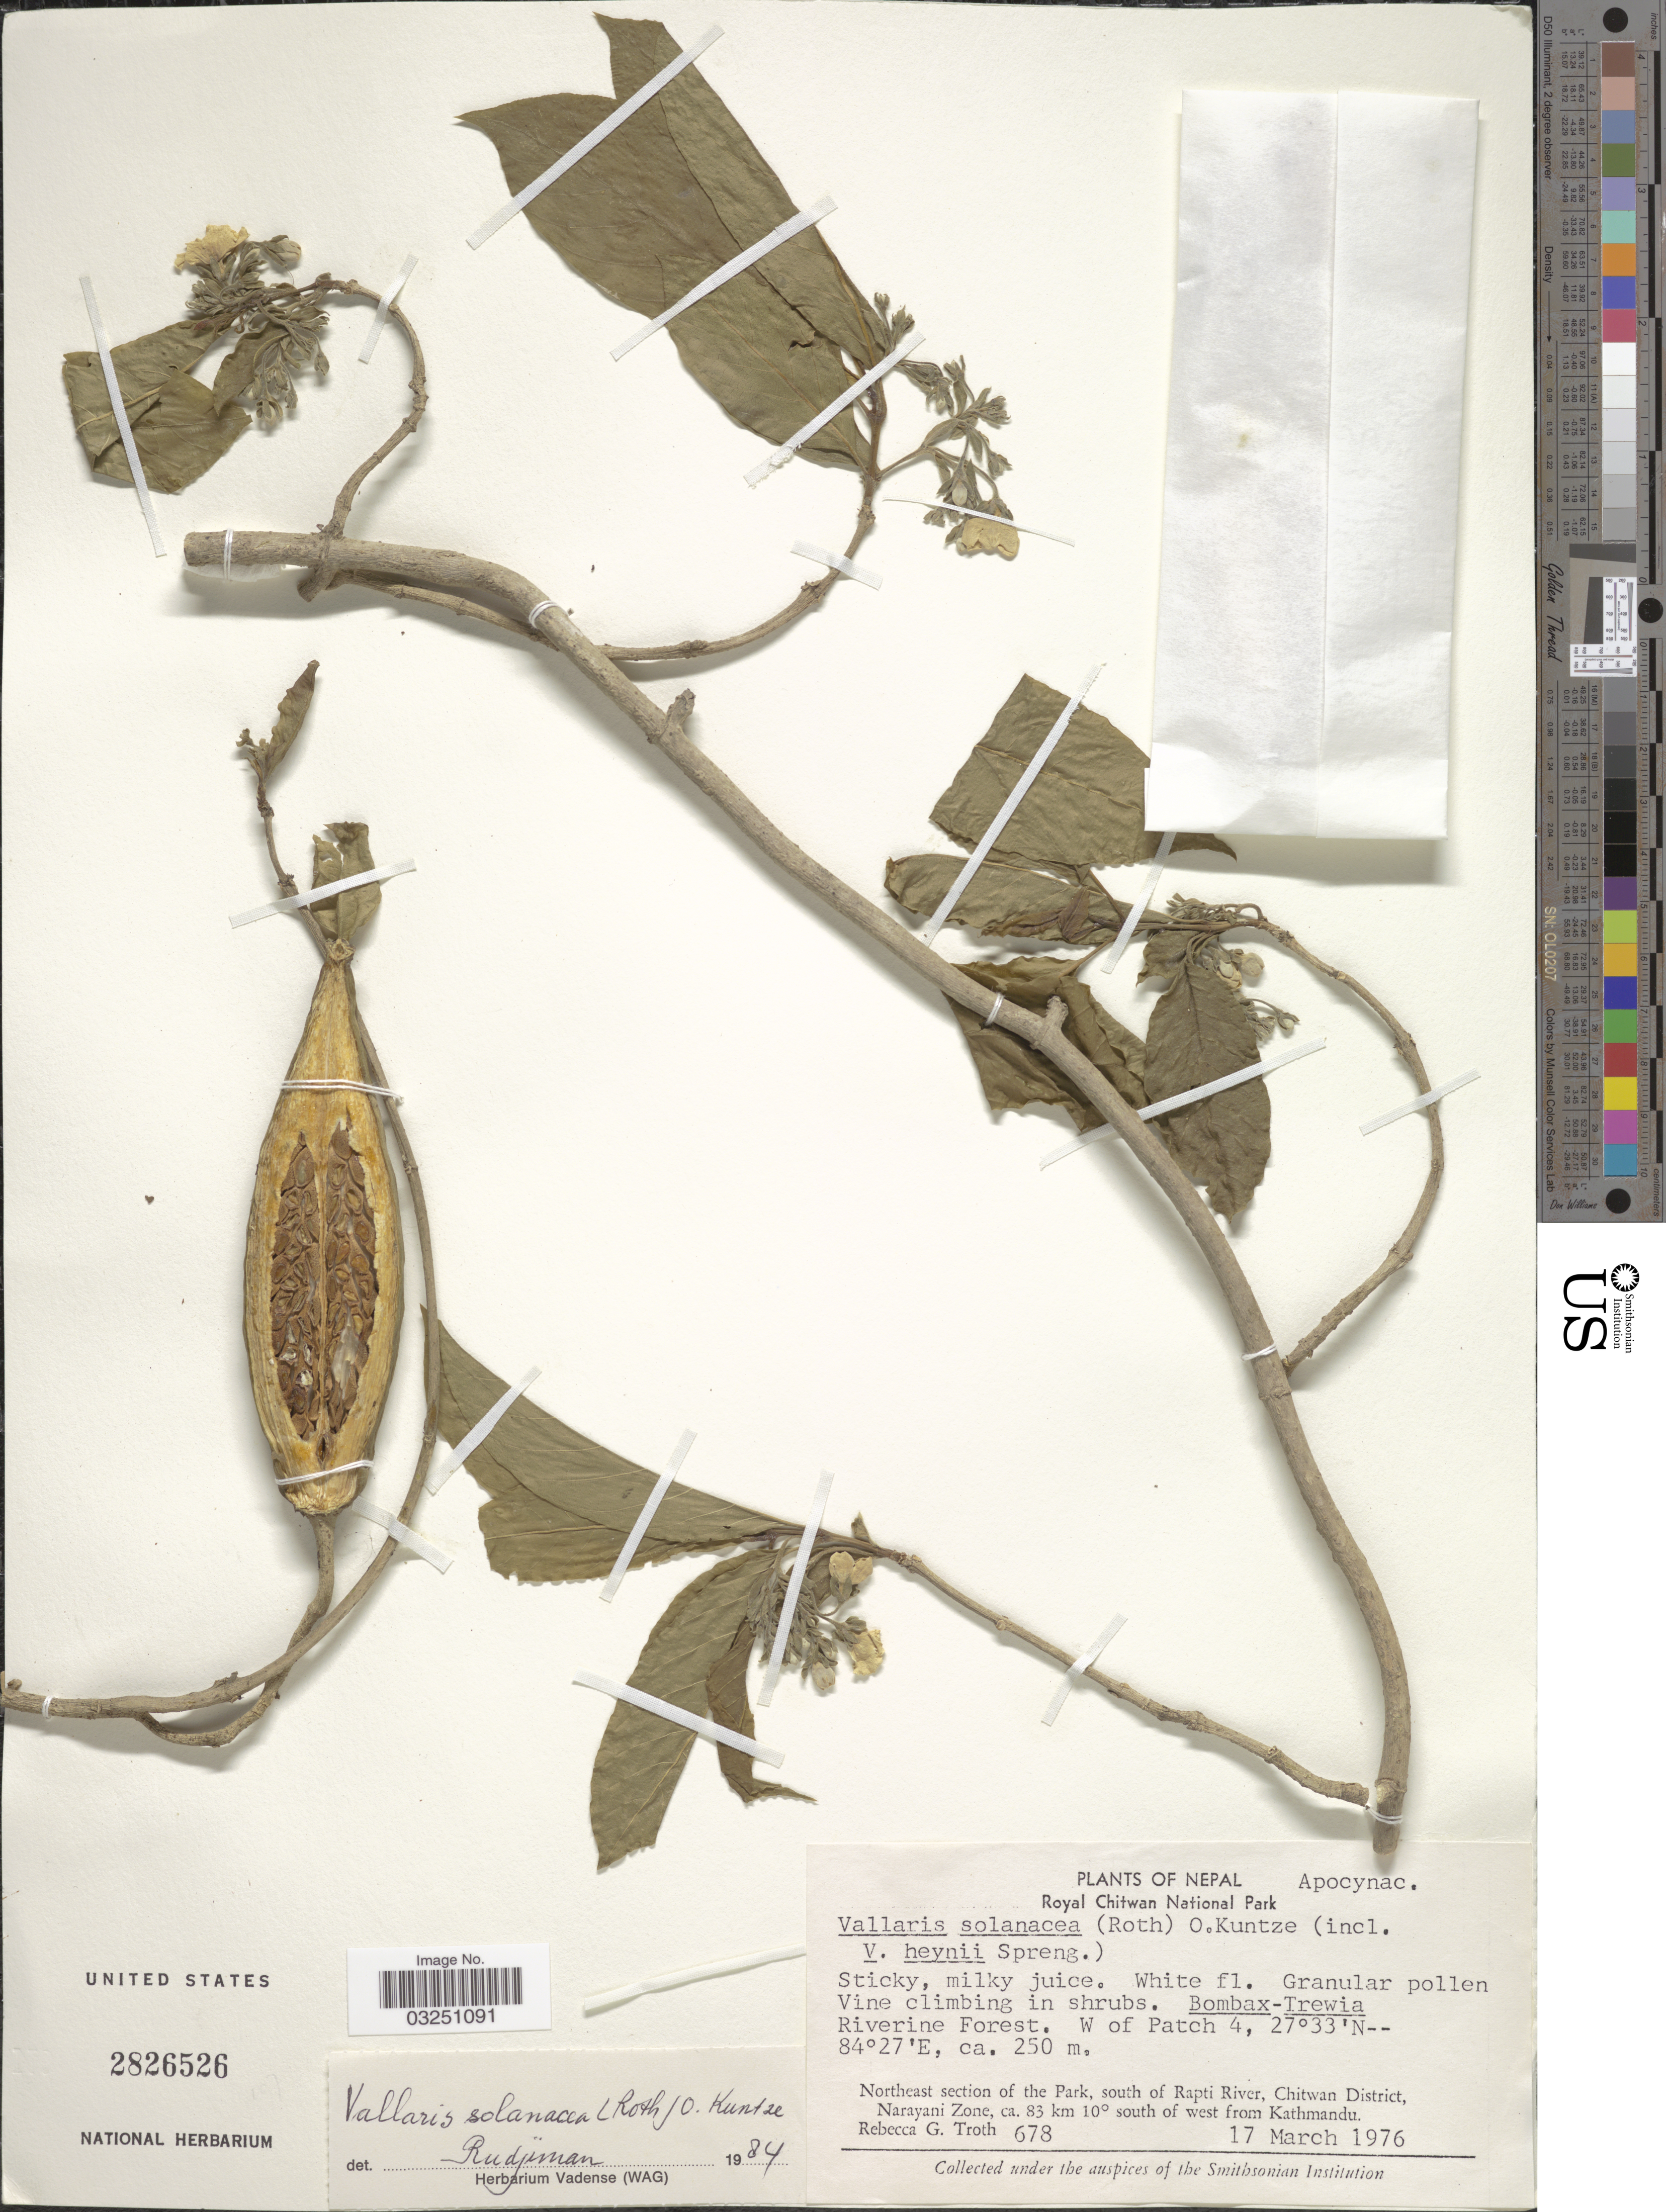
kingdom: Plantae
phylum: Tracheophyta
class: Magnoliopsida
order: Gentianales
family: Apocynaceae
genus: Vallaris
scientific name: Vallaris solanacea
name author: (Roth) Kuntze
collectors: R. Troth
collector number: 678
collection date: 1976-03-17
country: Nepal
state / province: Narayani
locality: Royal Chitwan National Park, Northeast section of the Park, south of Rapti River, Chitwan District, Narayani Zone, ca. 83 km 10° south of west from Kathmandu.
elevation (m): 250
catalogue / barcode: US 2826526